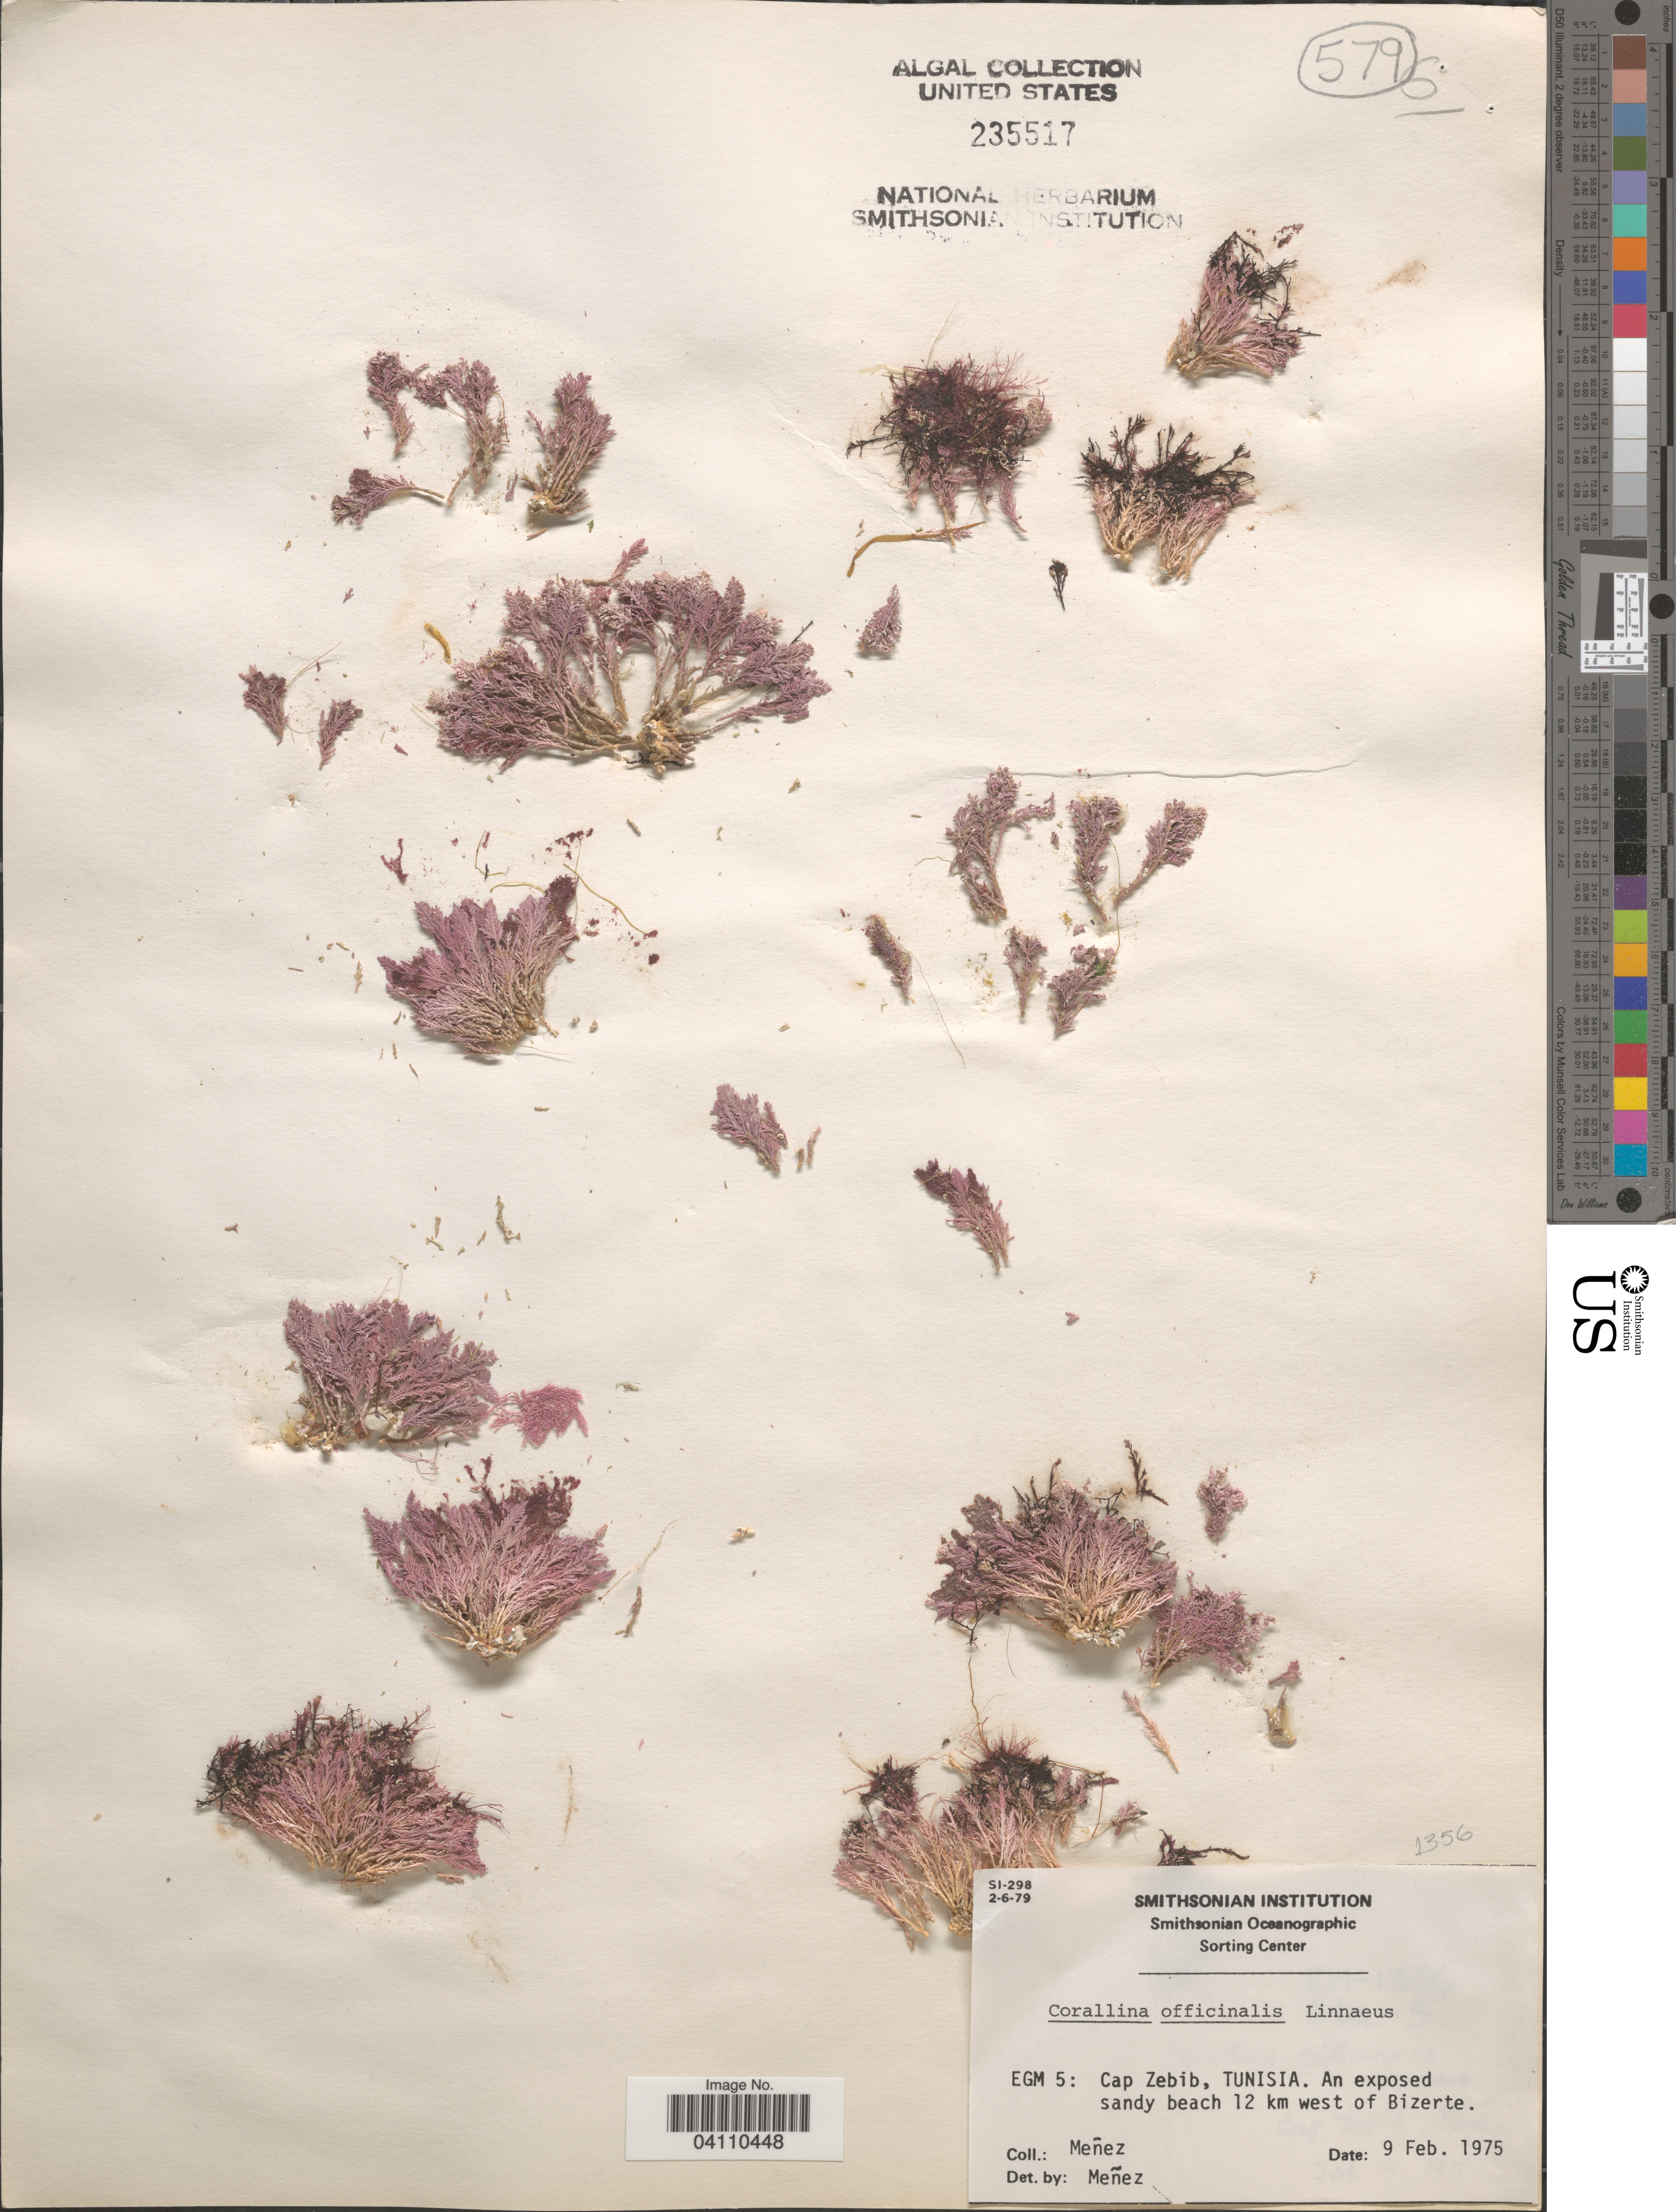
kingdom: Plantae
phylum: Rhodophyta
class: Florideophyceae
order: Corallinales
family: Corallinaceae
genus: Corallina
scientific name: Corallina officinalis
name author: L.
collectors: Menez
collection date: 1975-02-09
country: Tunisia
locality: EGM 5: Cap Zebib, Tunisia. An exposed sandy beach 12 km west of Bizerte.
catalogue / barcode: US 235517